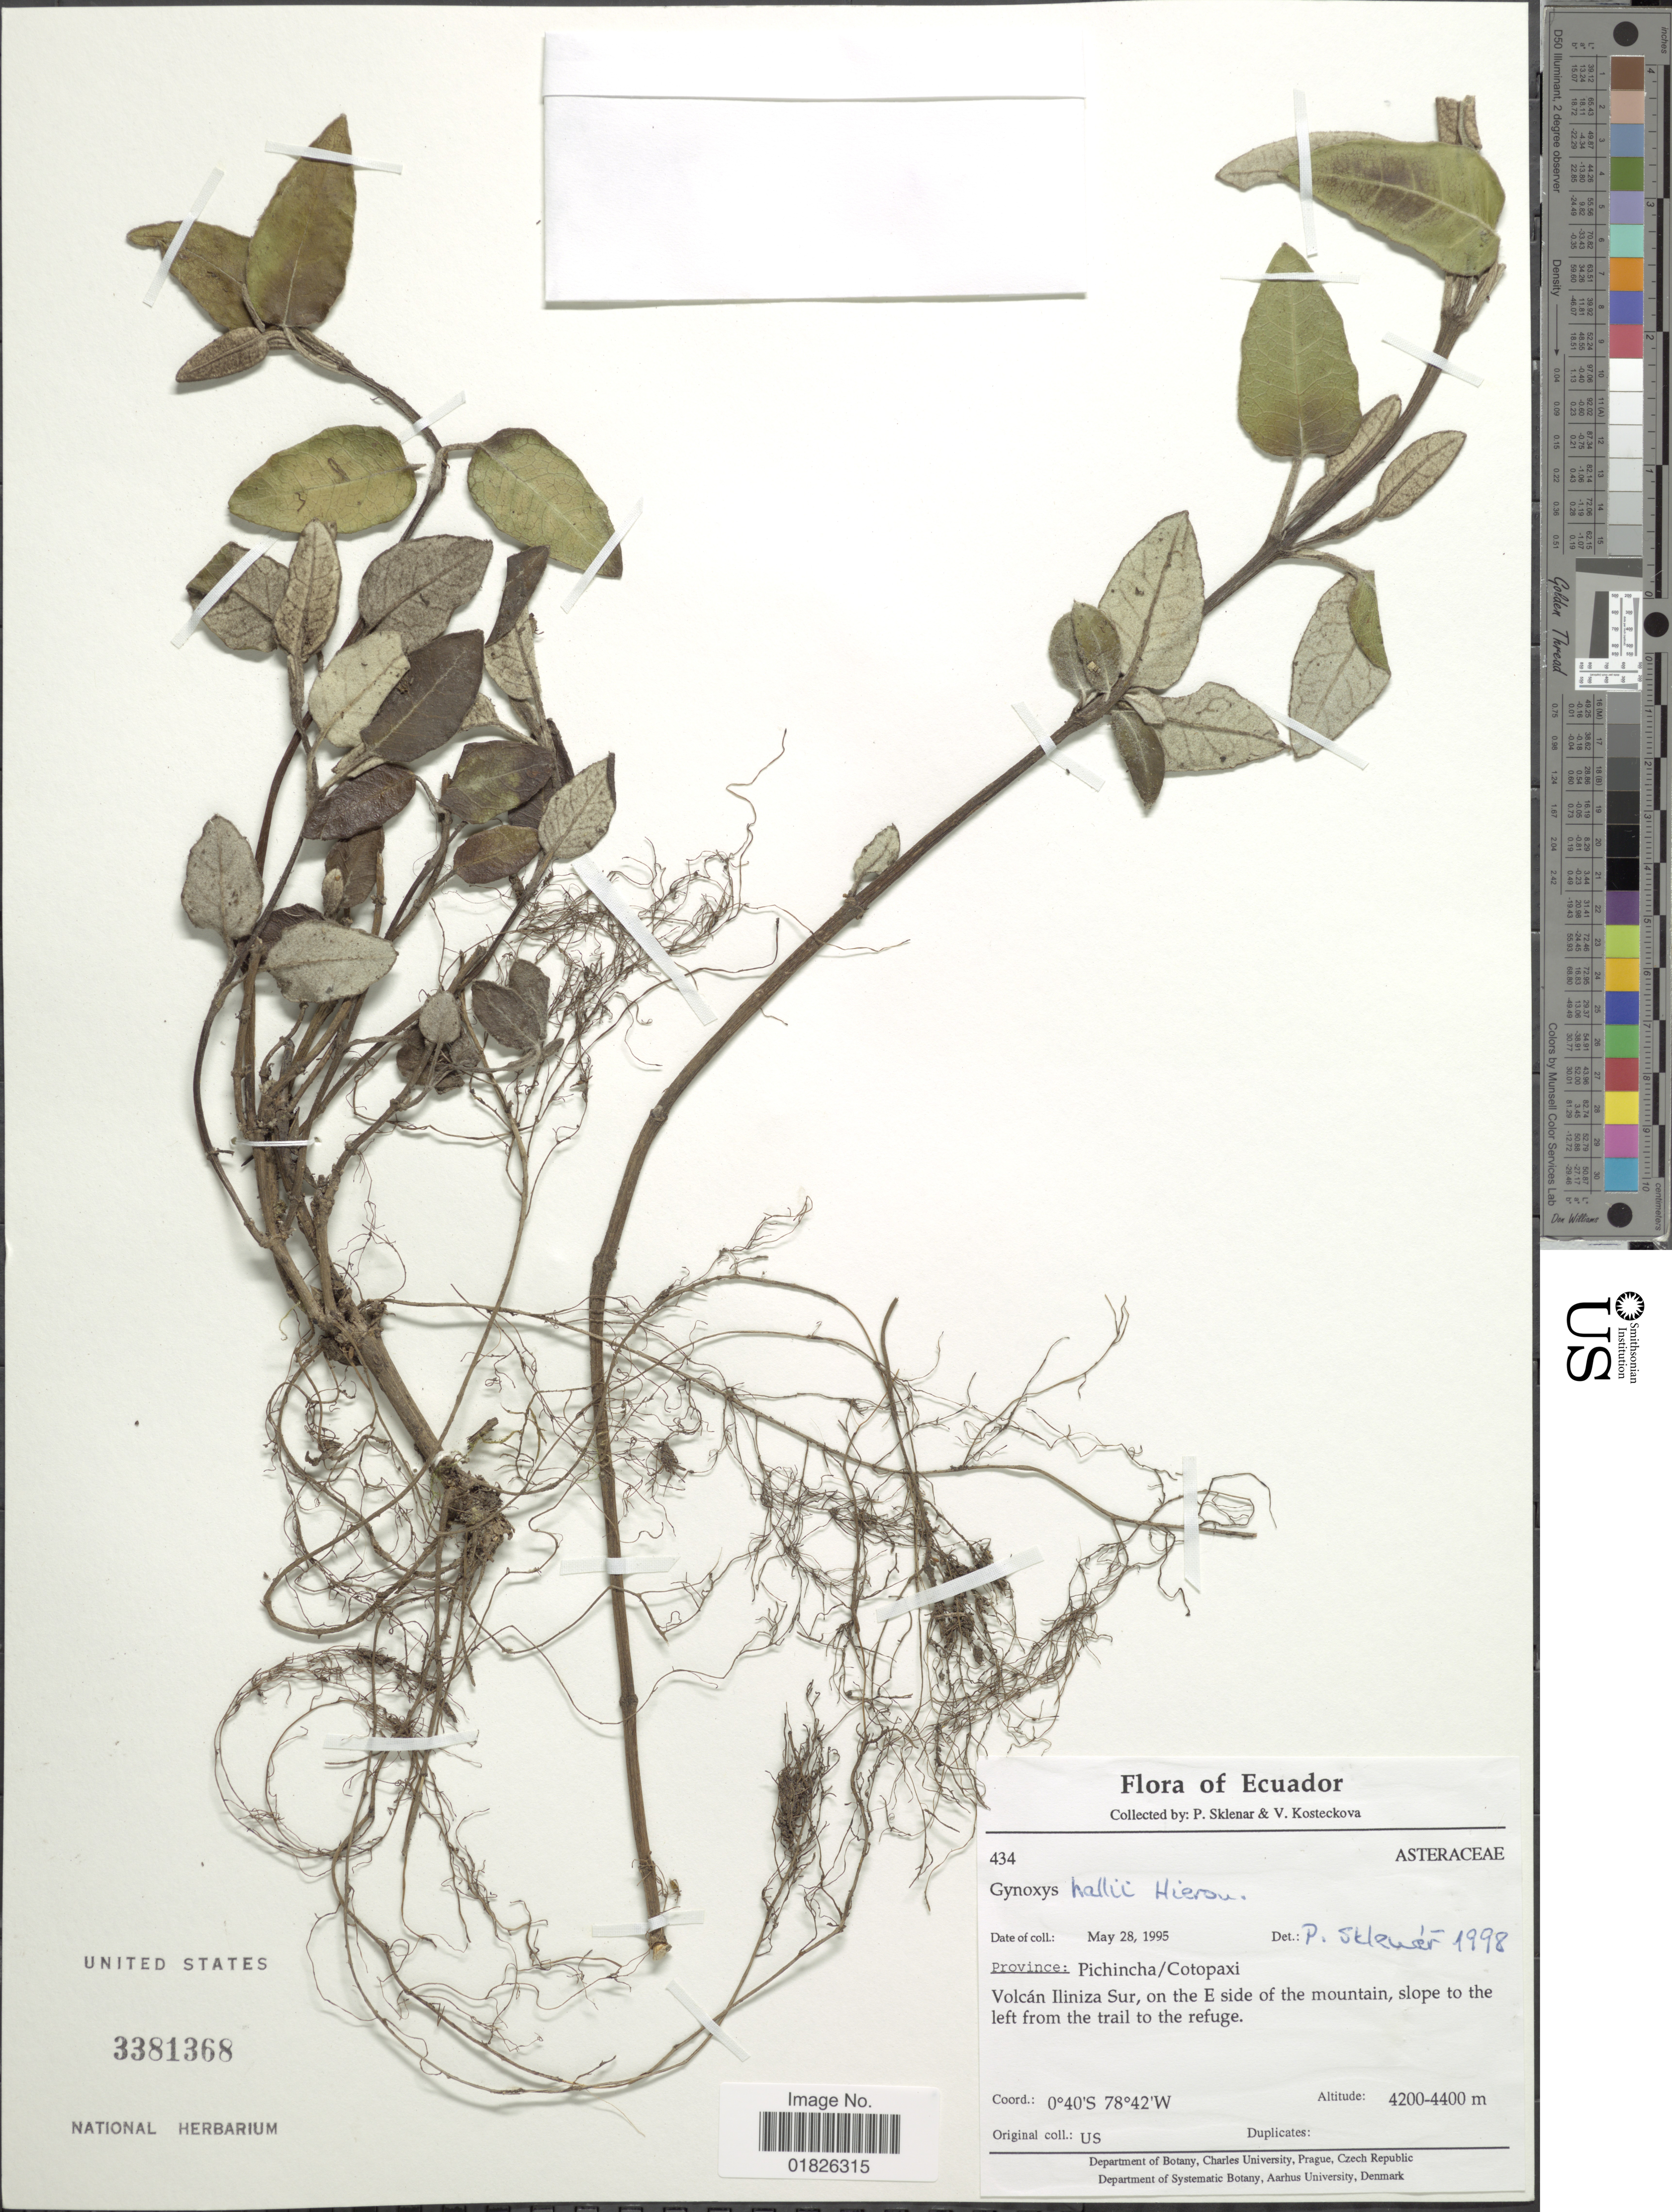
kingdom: Plantae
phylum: Tracheophyta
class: Magnoliopsida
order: Asterales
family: Asteraceae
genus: Gynoxys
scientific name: Gynoxys hallii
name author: Cass.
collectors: P. Sklenár & V. Kosteckova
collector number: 434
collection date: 1995-05-28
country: Ecuador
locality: Province: Pichincha/Cotopaxi,Volcan Iliniza, E side of the mountain, shrub and cushion paramo on the slope to the left from the trail to the refuge.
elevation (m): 4200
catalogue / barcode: US 3381368